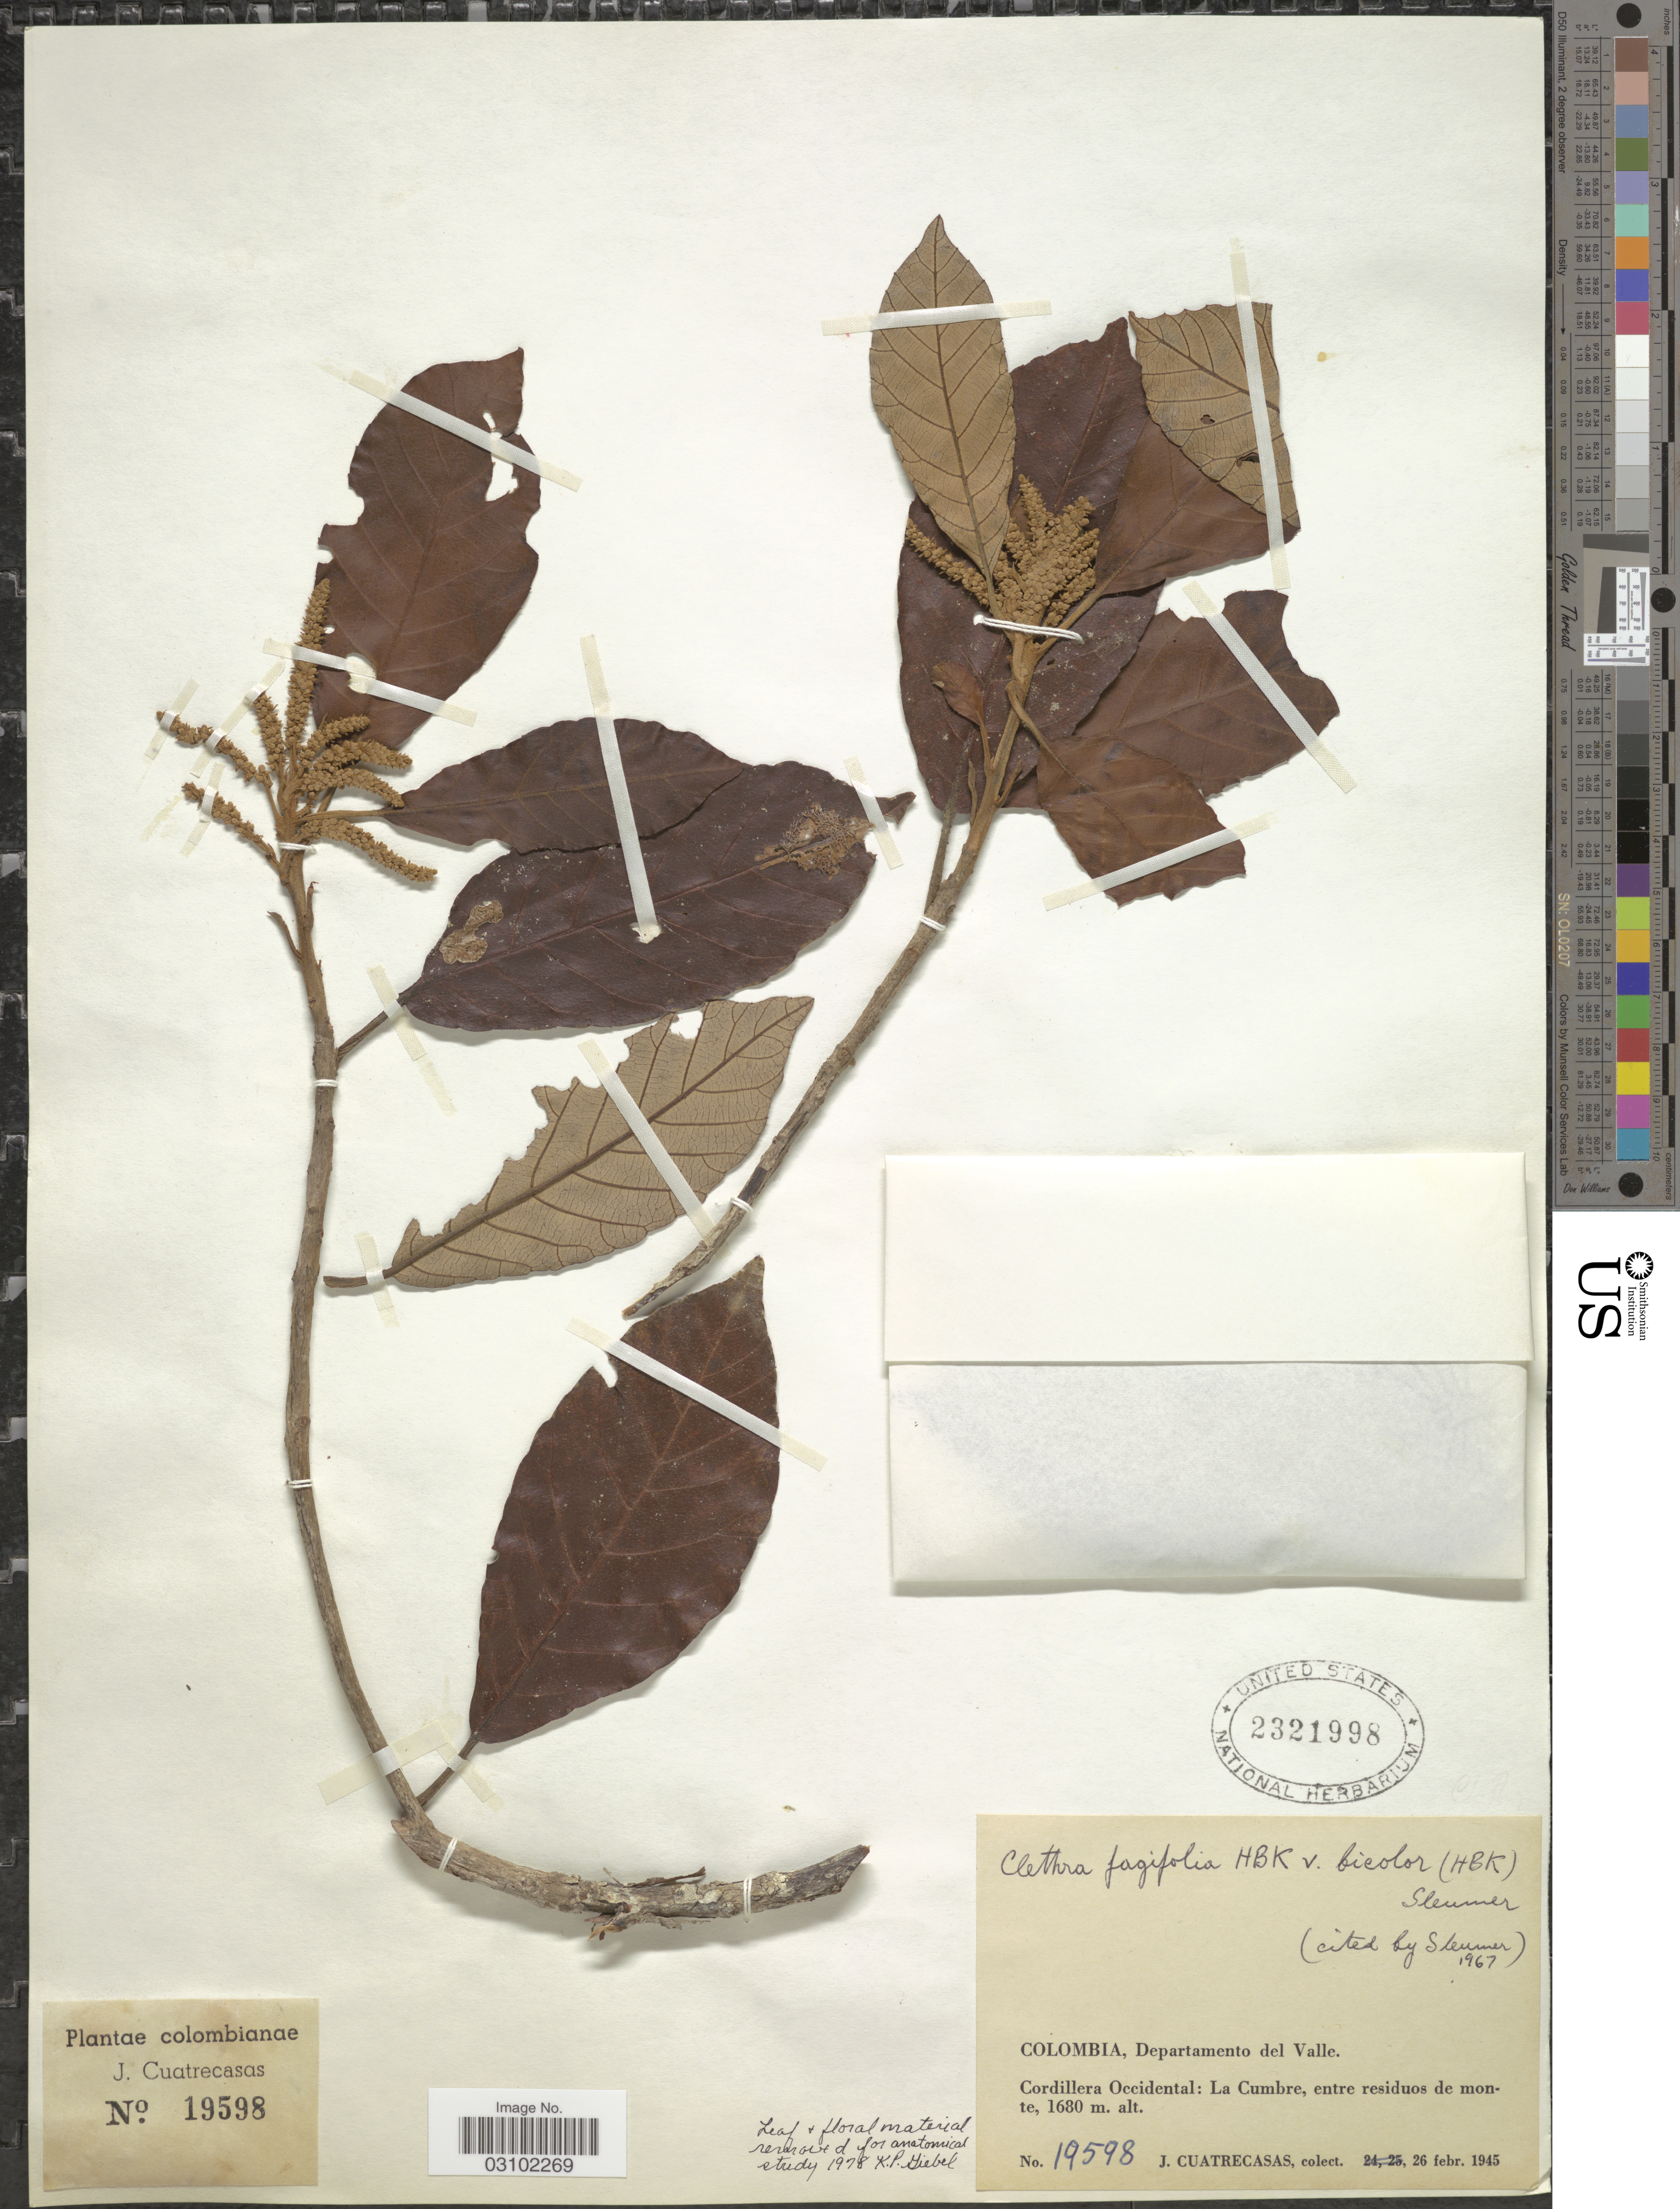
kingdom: Plantae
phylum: Tracheophyta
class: Magnoliopsida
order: Ericales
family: Clethraceae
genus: Clethra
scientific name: Clethra fagifolia var. bicolor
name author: Kunth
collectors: J. Cuatrecasas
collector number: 19598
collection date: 1945-02-26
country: Colombia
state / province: Valle del Cauca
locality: Departamento del Valle, Cordillera Occidental: La Cumbre, entre residuos de monte.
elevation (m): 1680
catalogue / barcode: US 2321998